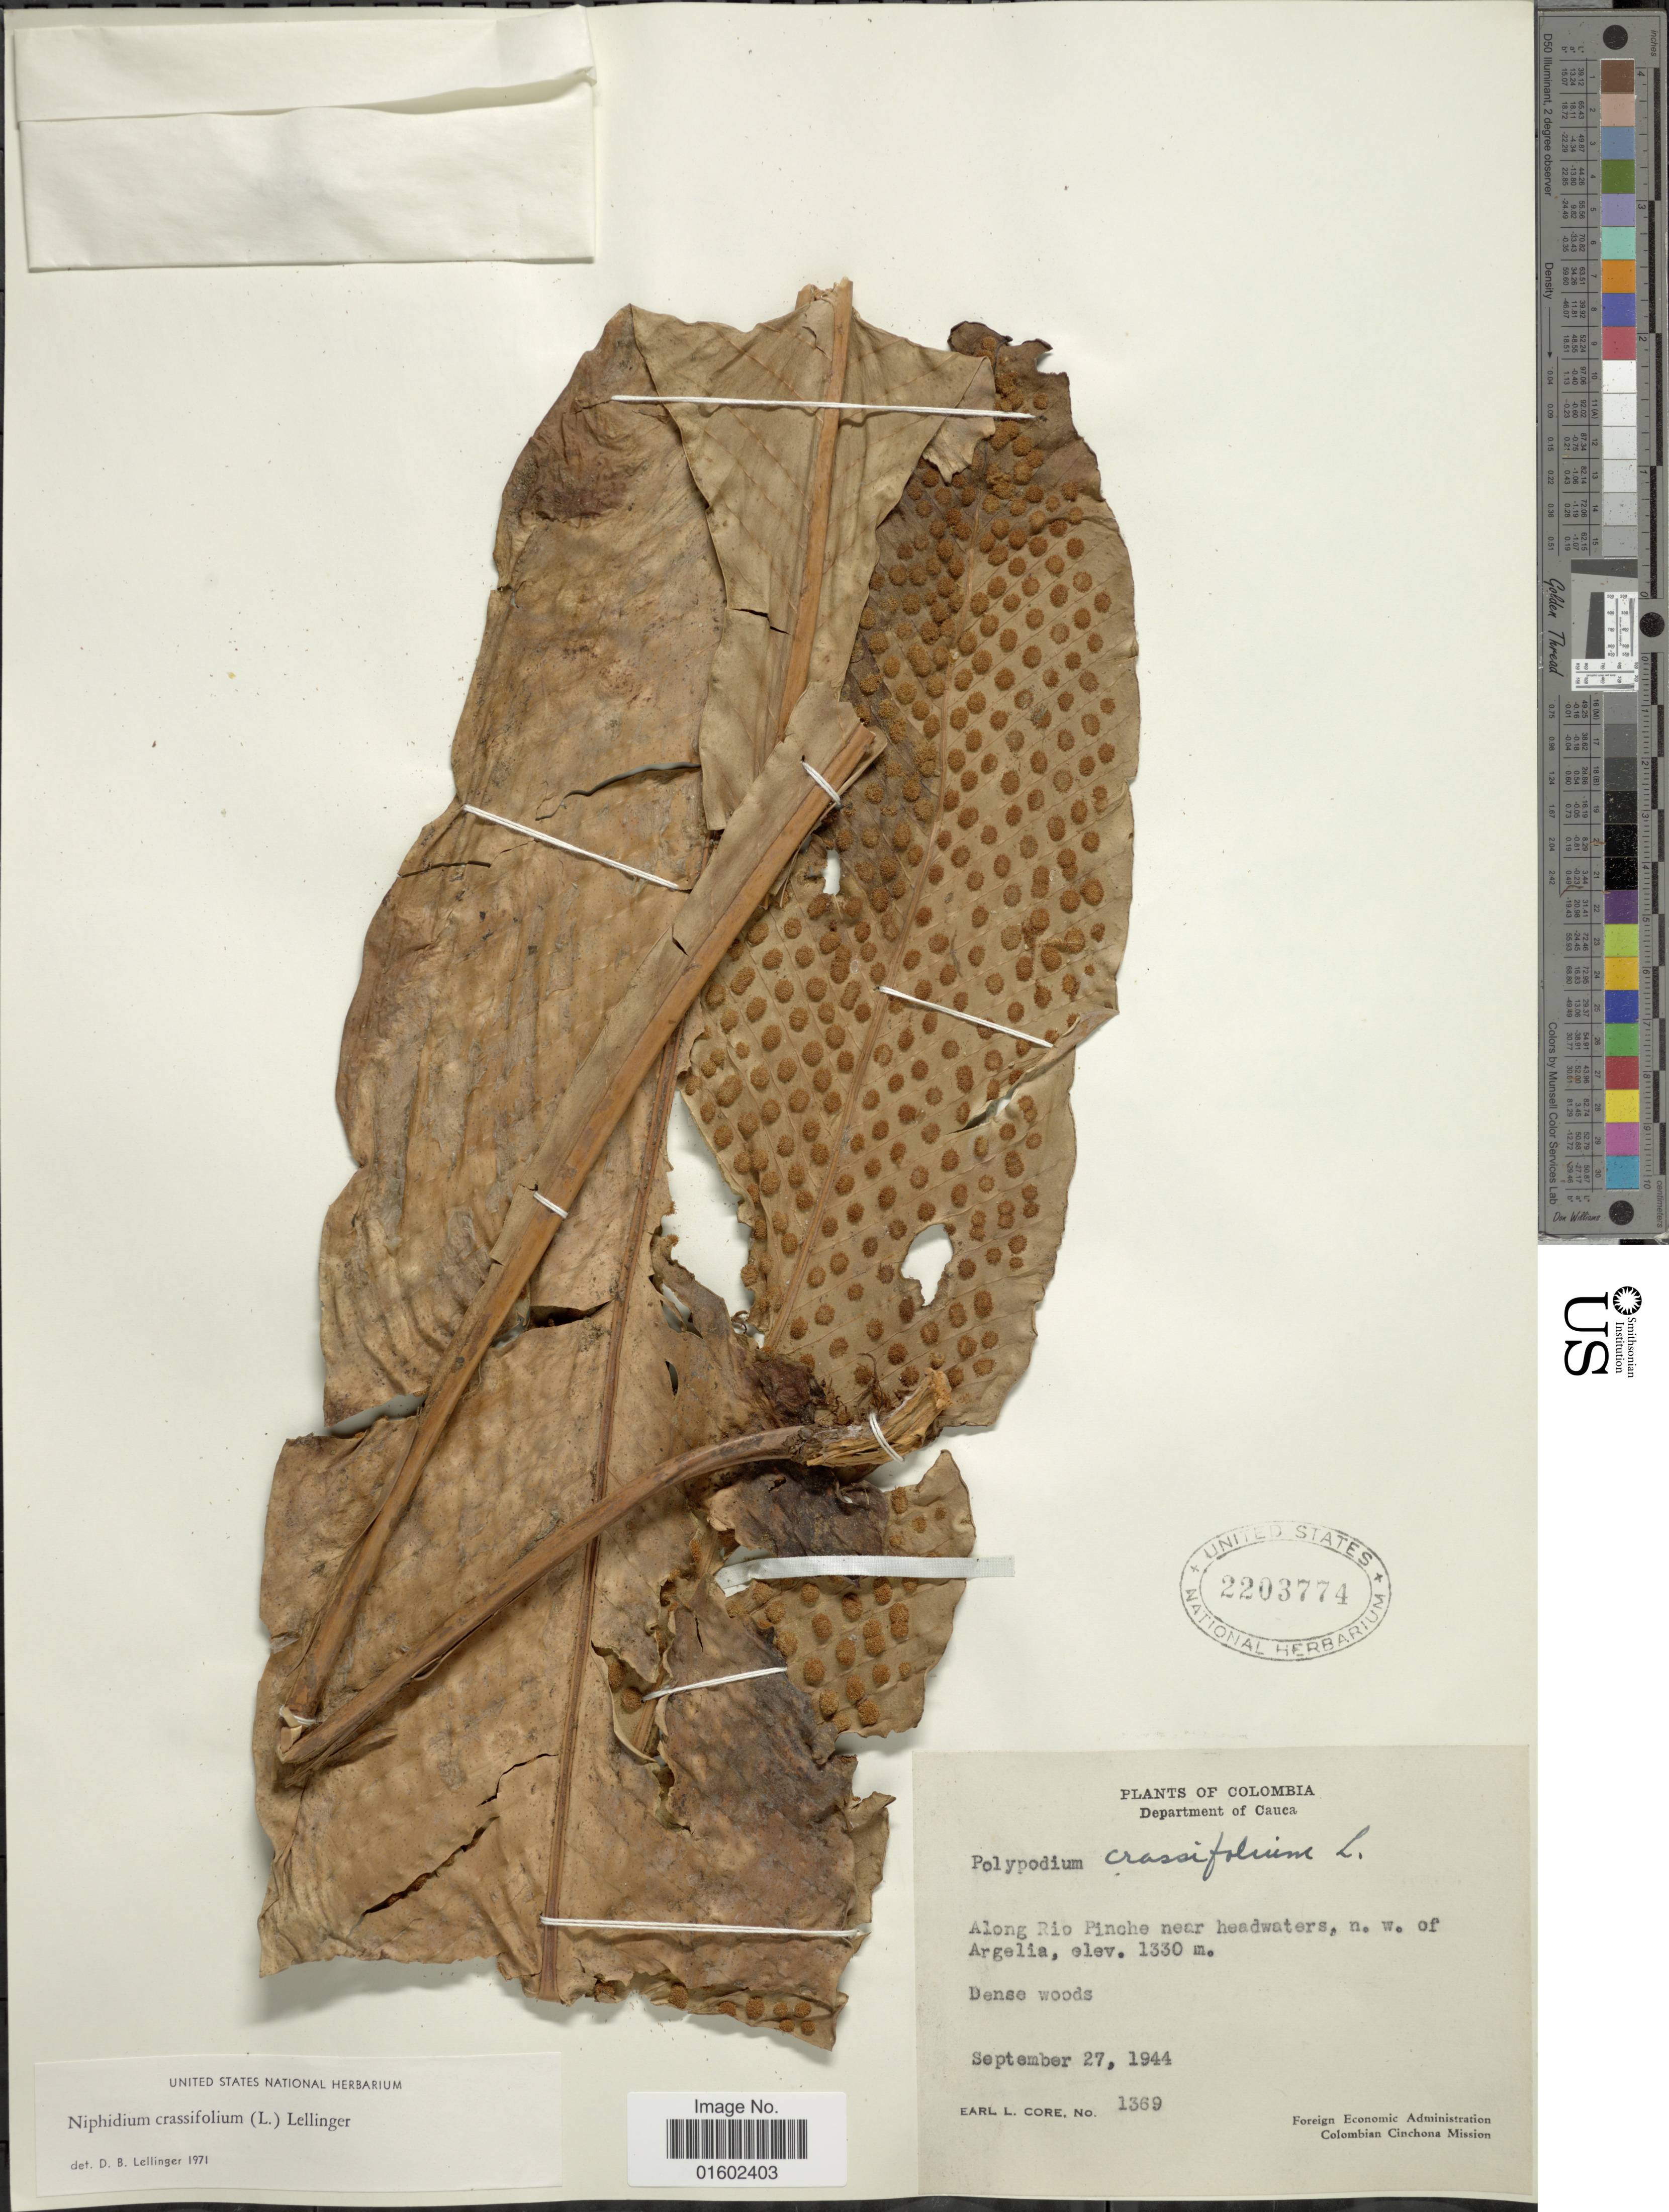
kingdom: Plantae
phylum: Tracheophyta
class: Polypodiopsida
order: Polypodiales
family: Polypodiaceae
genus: Niphidium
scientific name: Niphidium crassifolium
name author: (L.) Lellinger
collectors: E. L. Core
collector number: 1369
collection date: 1944-09-27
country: Colombia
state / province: Cauca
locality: Department of Cauca, Along Rio Pinche near headwaters, n.w. of Argelia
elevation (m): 1330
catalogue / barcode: US 2203774